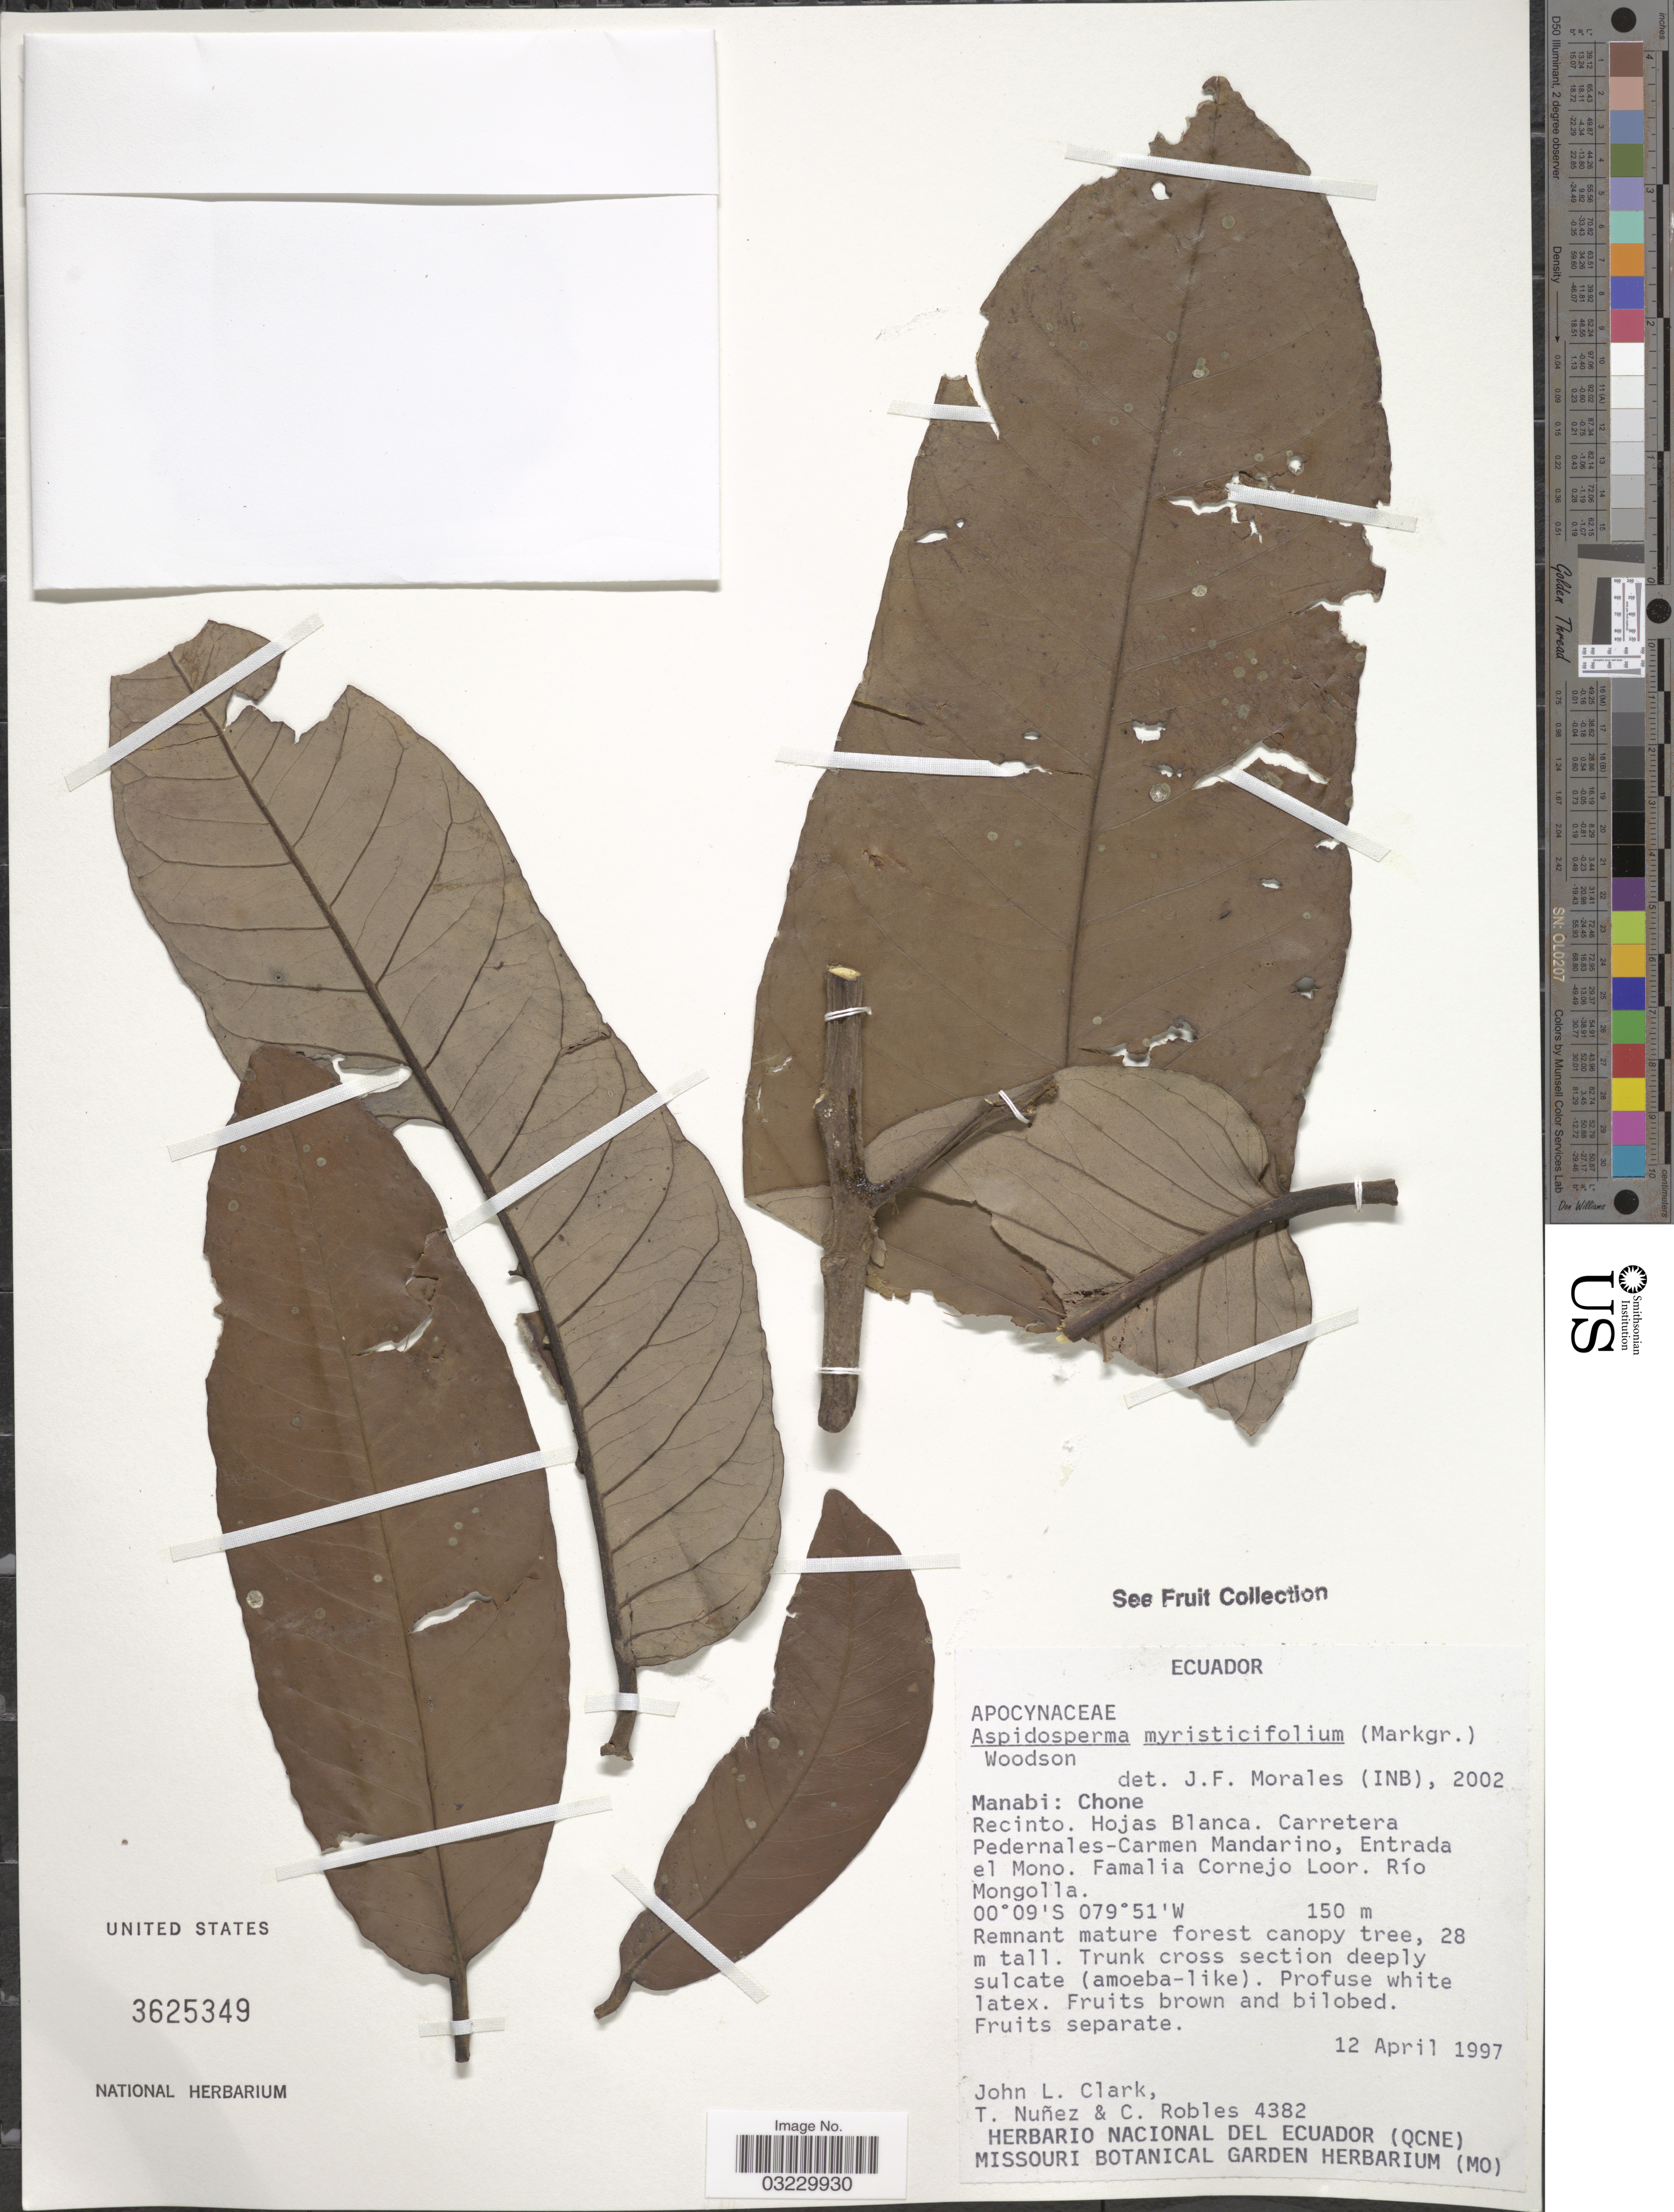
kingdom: Plantae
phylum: Tracheophyta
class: Magnoliopsida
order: Gentianales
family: Apocynaceae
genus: Aspidosperma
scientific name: Aspidosperma myristicifolium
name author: (Markgr.) Woodson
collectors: J. L. Clark, T. Núñez & C. Robles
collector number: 4382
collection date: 1997-04-12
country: Ecuador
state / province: Manabí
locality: Chone. Recinto. Hojas Blanca. Carretera Pedernales-Carmen Mandarino, Entrada el Mono. Famalia Cornejo Loor. Río Mongolla.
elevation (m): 150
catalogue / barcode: US 3625349